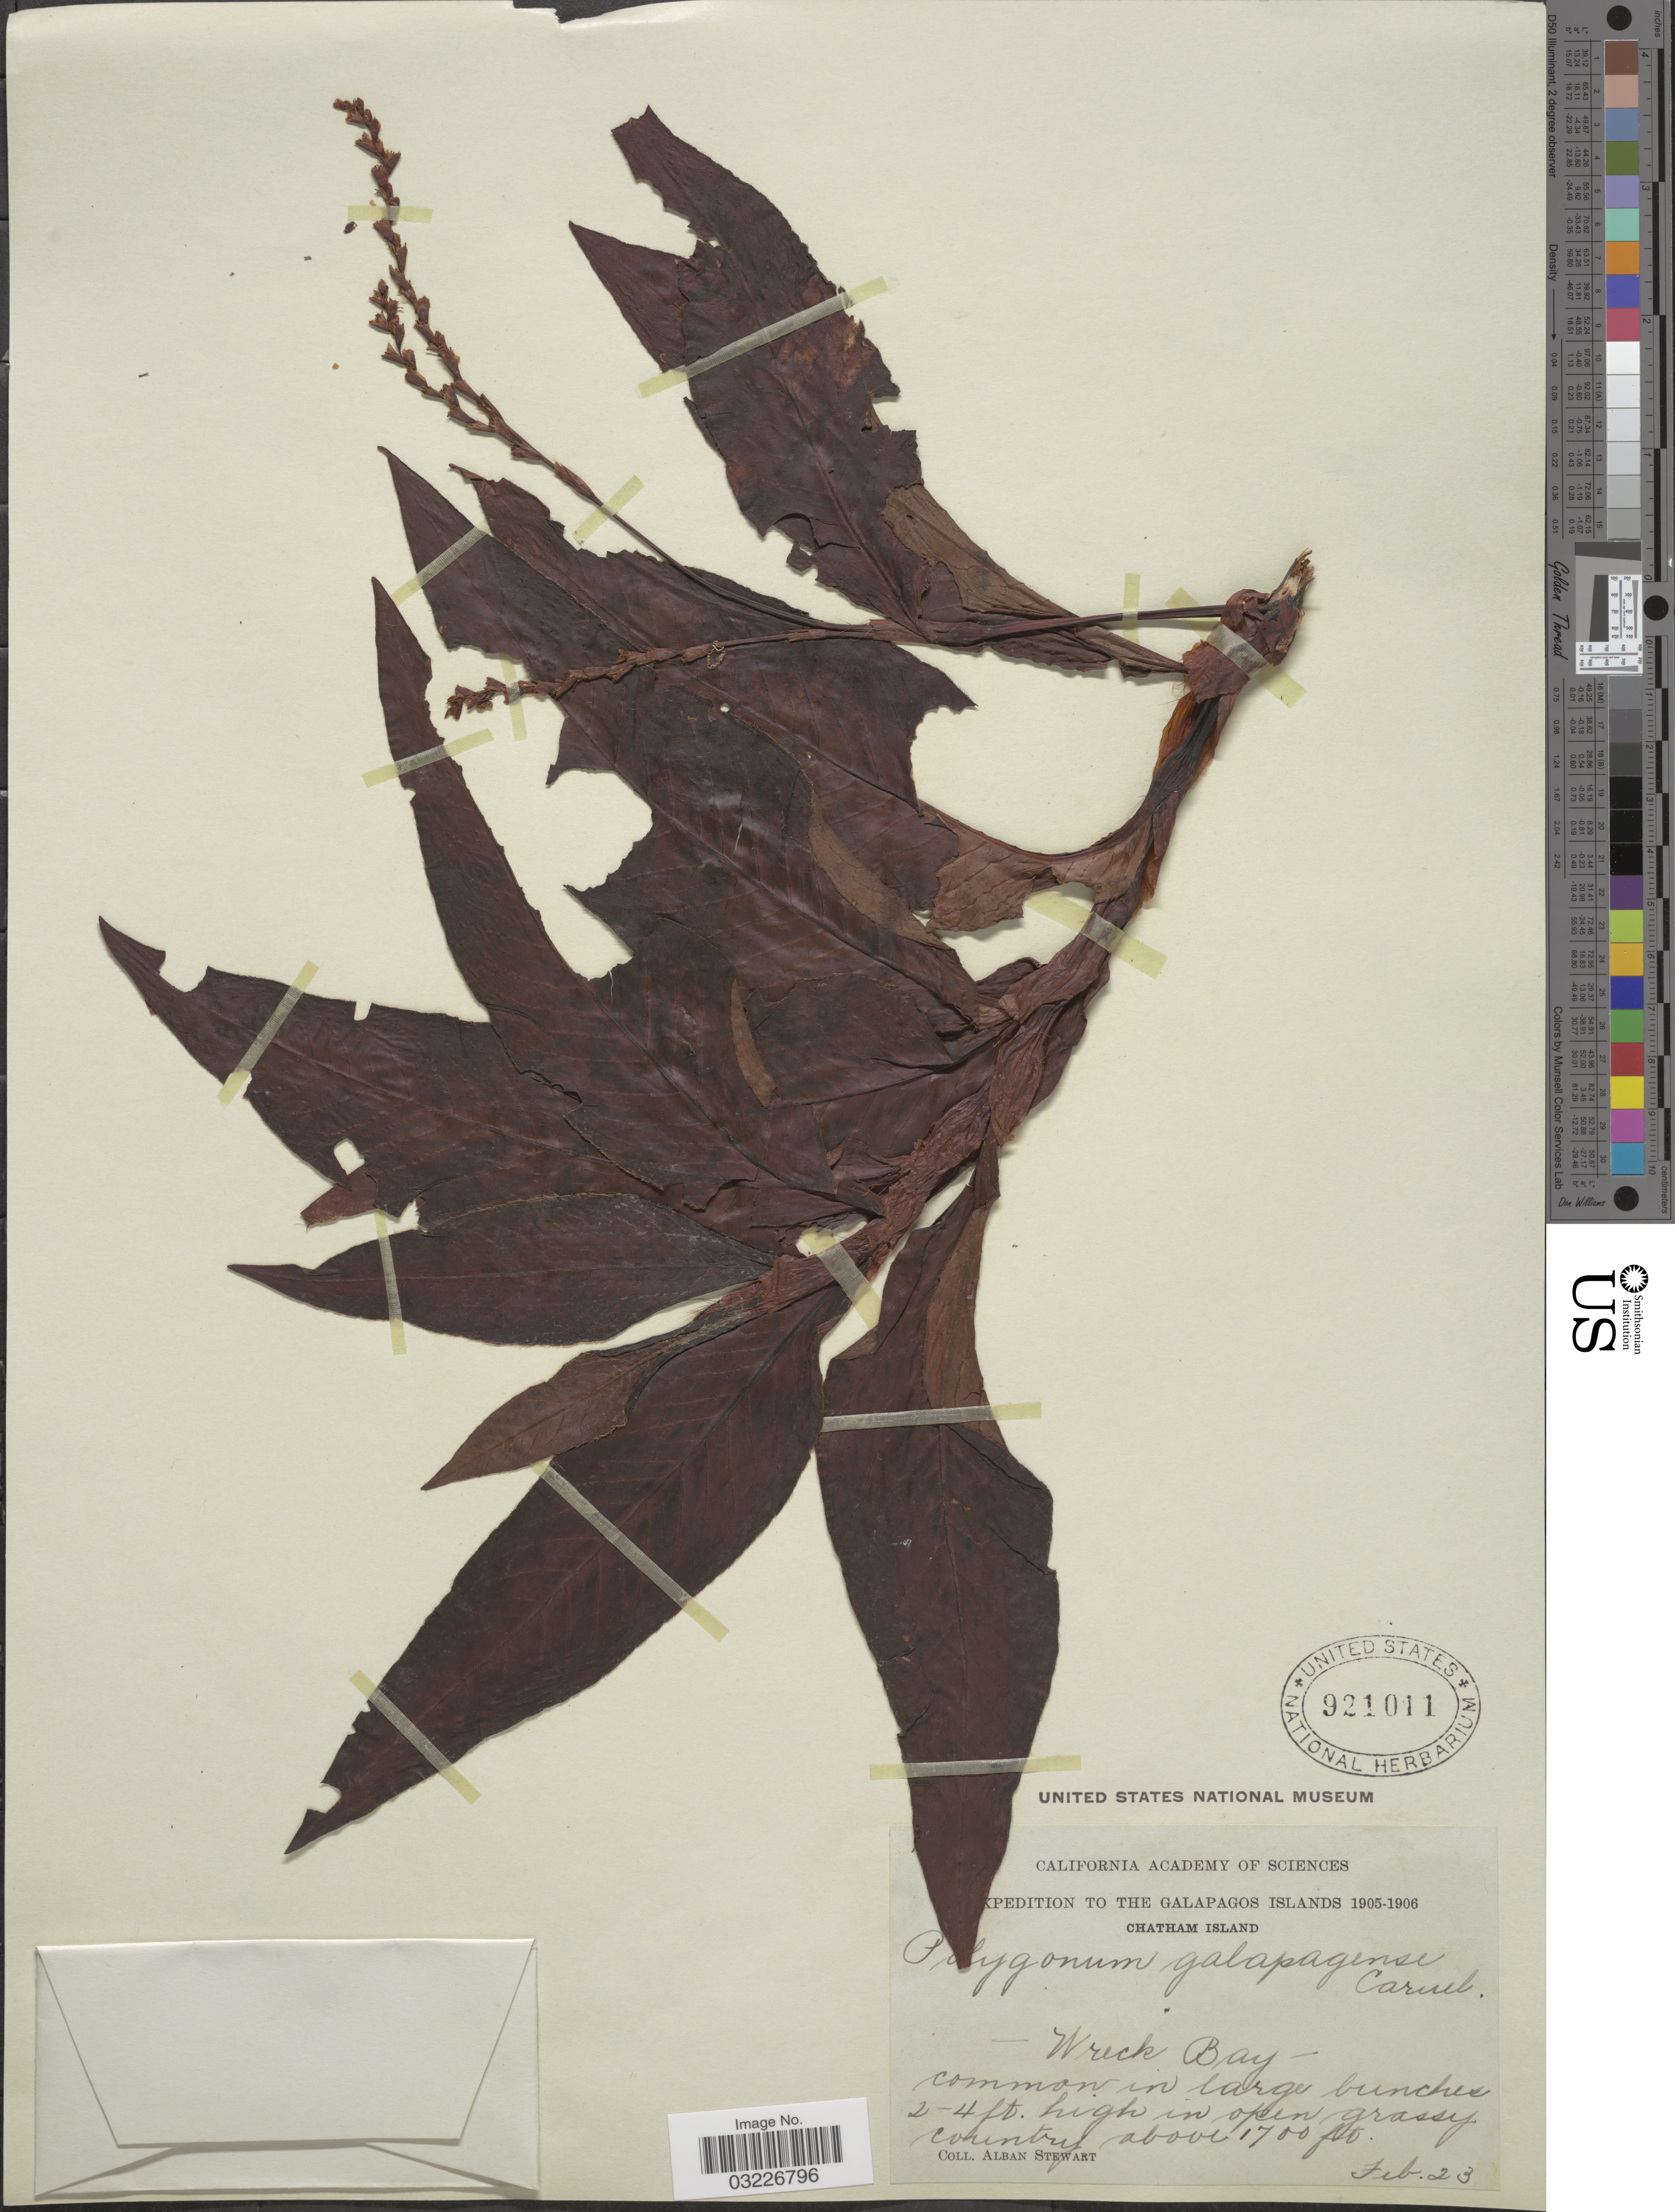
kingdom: Plantae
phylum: Tracheophyta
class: Magnoliopsida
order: Caryophyllales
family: Polygonaceae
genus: Polygonum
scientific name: Polygonum galapagense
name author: Caruel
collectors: A. Stewart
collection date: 1905-02-23/1906-02-23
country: Ecuador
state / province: Colón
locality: Galapagos Islands. Chatham Island. Wreck Bay.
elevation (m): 518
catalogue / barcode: US 921011